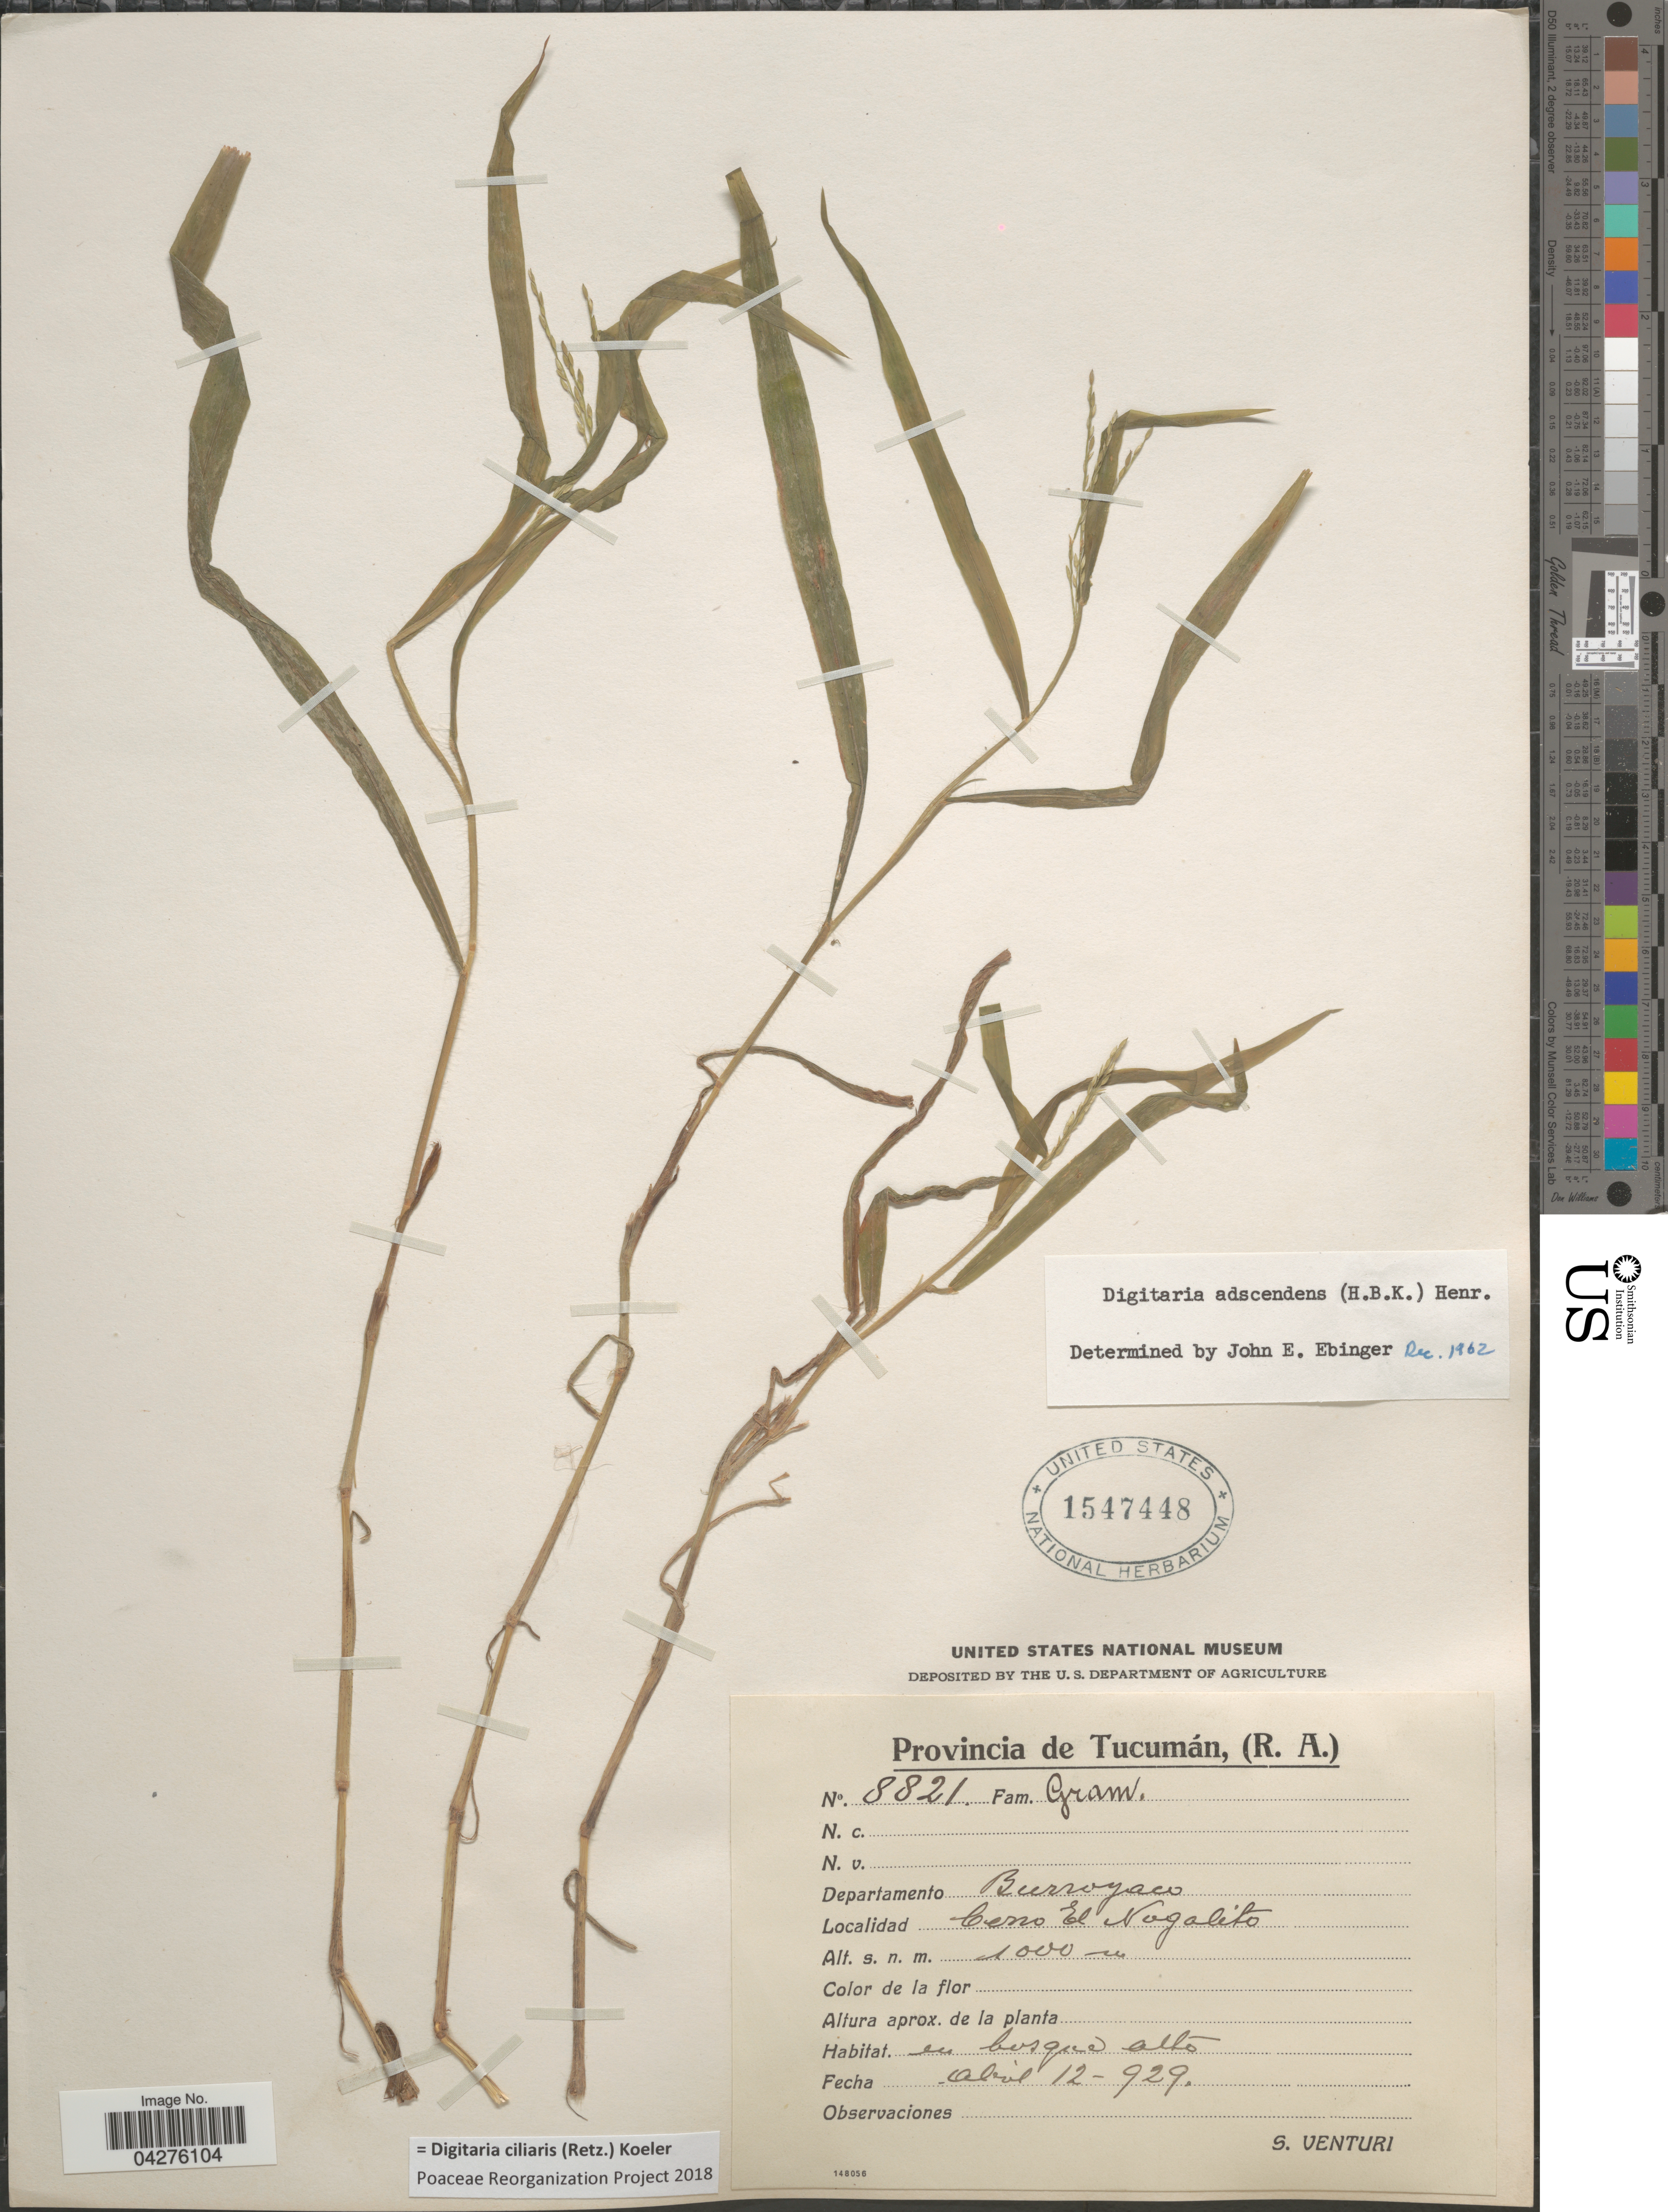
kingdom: Plantae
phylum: Tracheophyta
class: Liliopsida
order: Poales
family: Poaceae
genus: Digitaria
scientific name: Digitaria ciliaris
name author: (Retz.) Koeler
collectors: S. Venturi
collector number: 8821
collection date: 1929-04-12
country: Argentina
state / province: Tucuman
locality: Departamento Burruyacú. Cerro El Nogalito.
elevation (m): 1000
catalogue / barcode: US 1547448